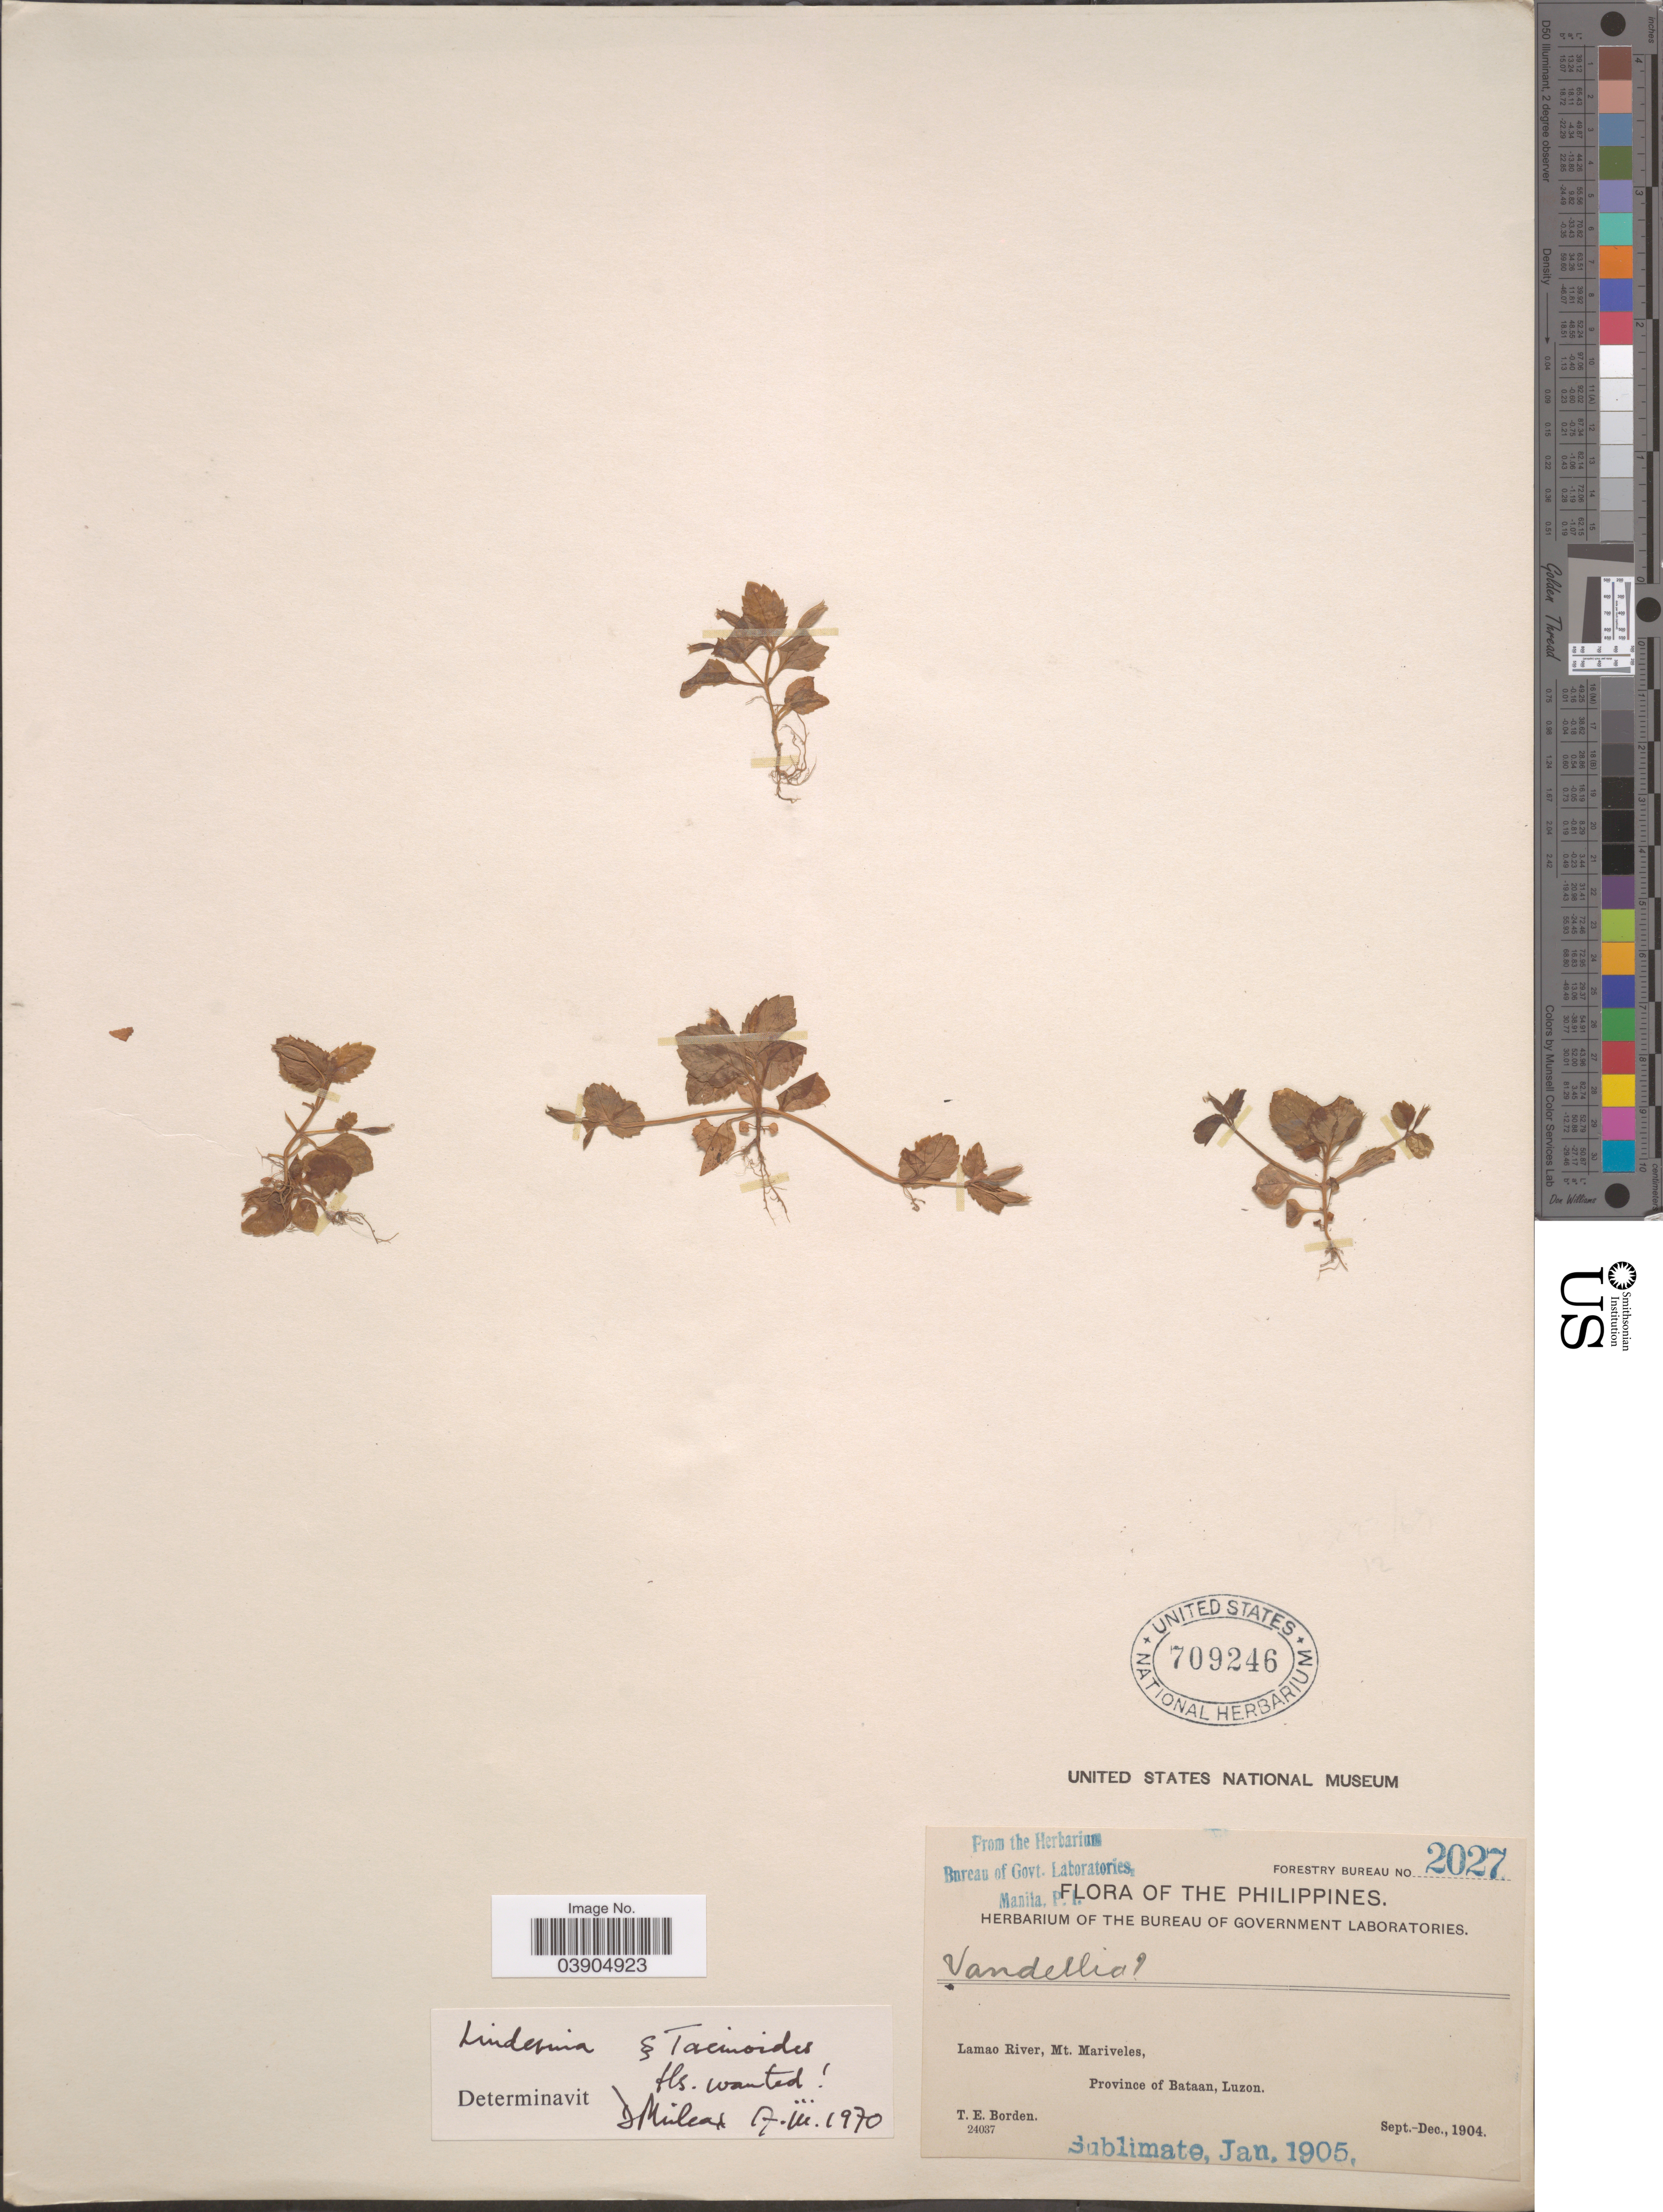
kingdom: Plantae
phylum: Tracheophyta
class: Magnoliopsida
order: Lamiales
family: Linderniaceae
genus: Lindernia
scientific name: Lindernia sp.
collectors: T. E. Borden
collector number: Forestry Bureau 2027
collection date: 1904-09/1904-12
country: Philippines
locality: Lamao River, Mt. Mariveles, Province of Bataan, Luzon.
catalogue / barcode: US 709246